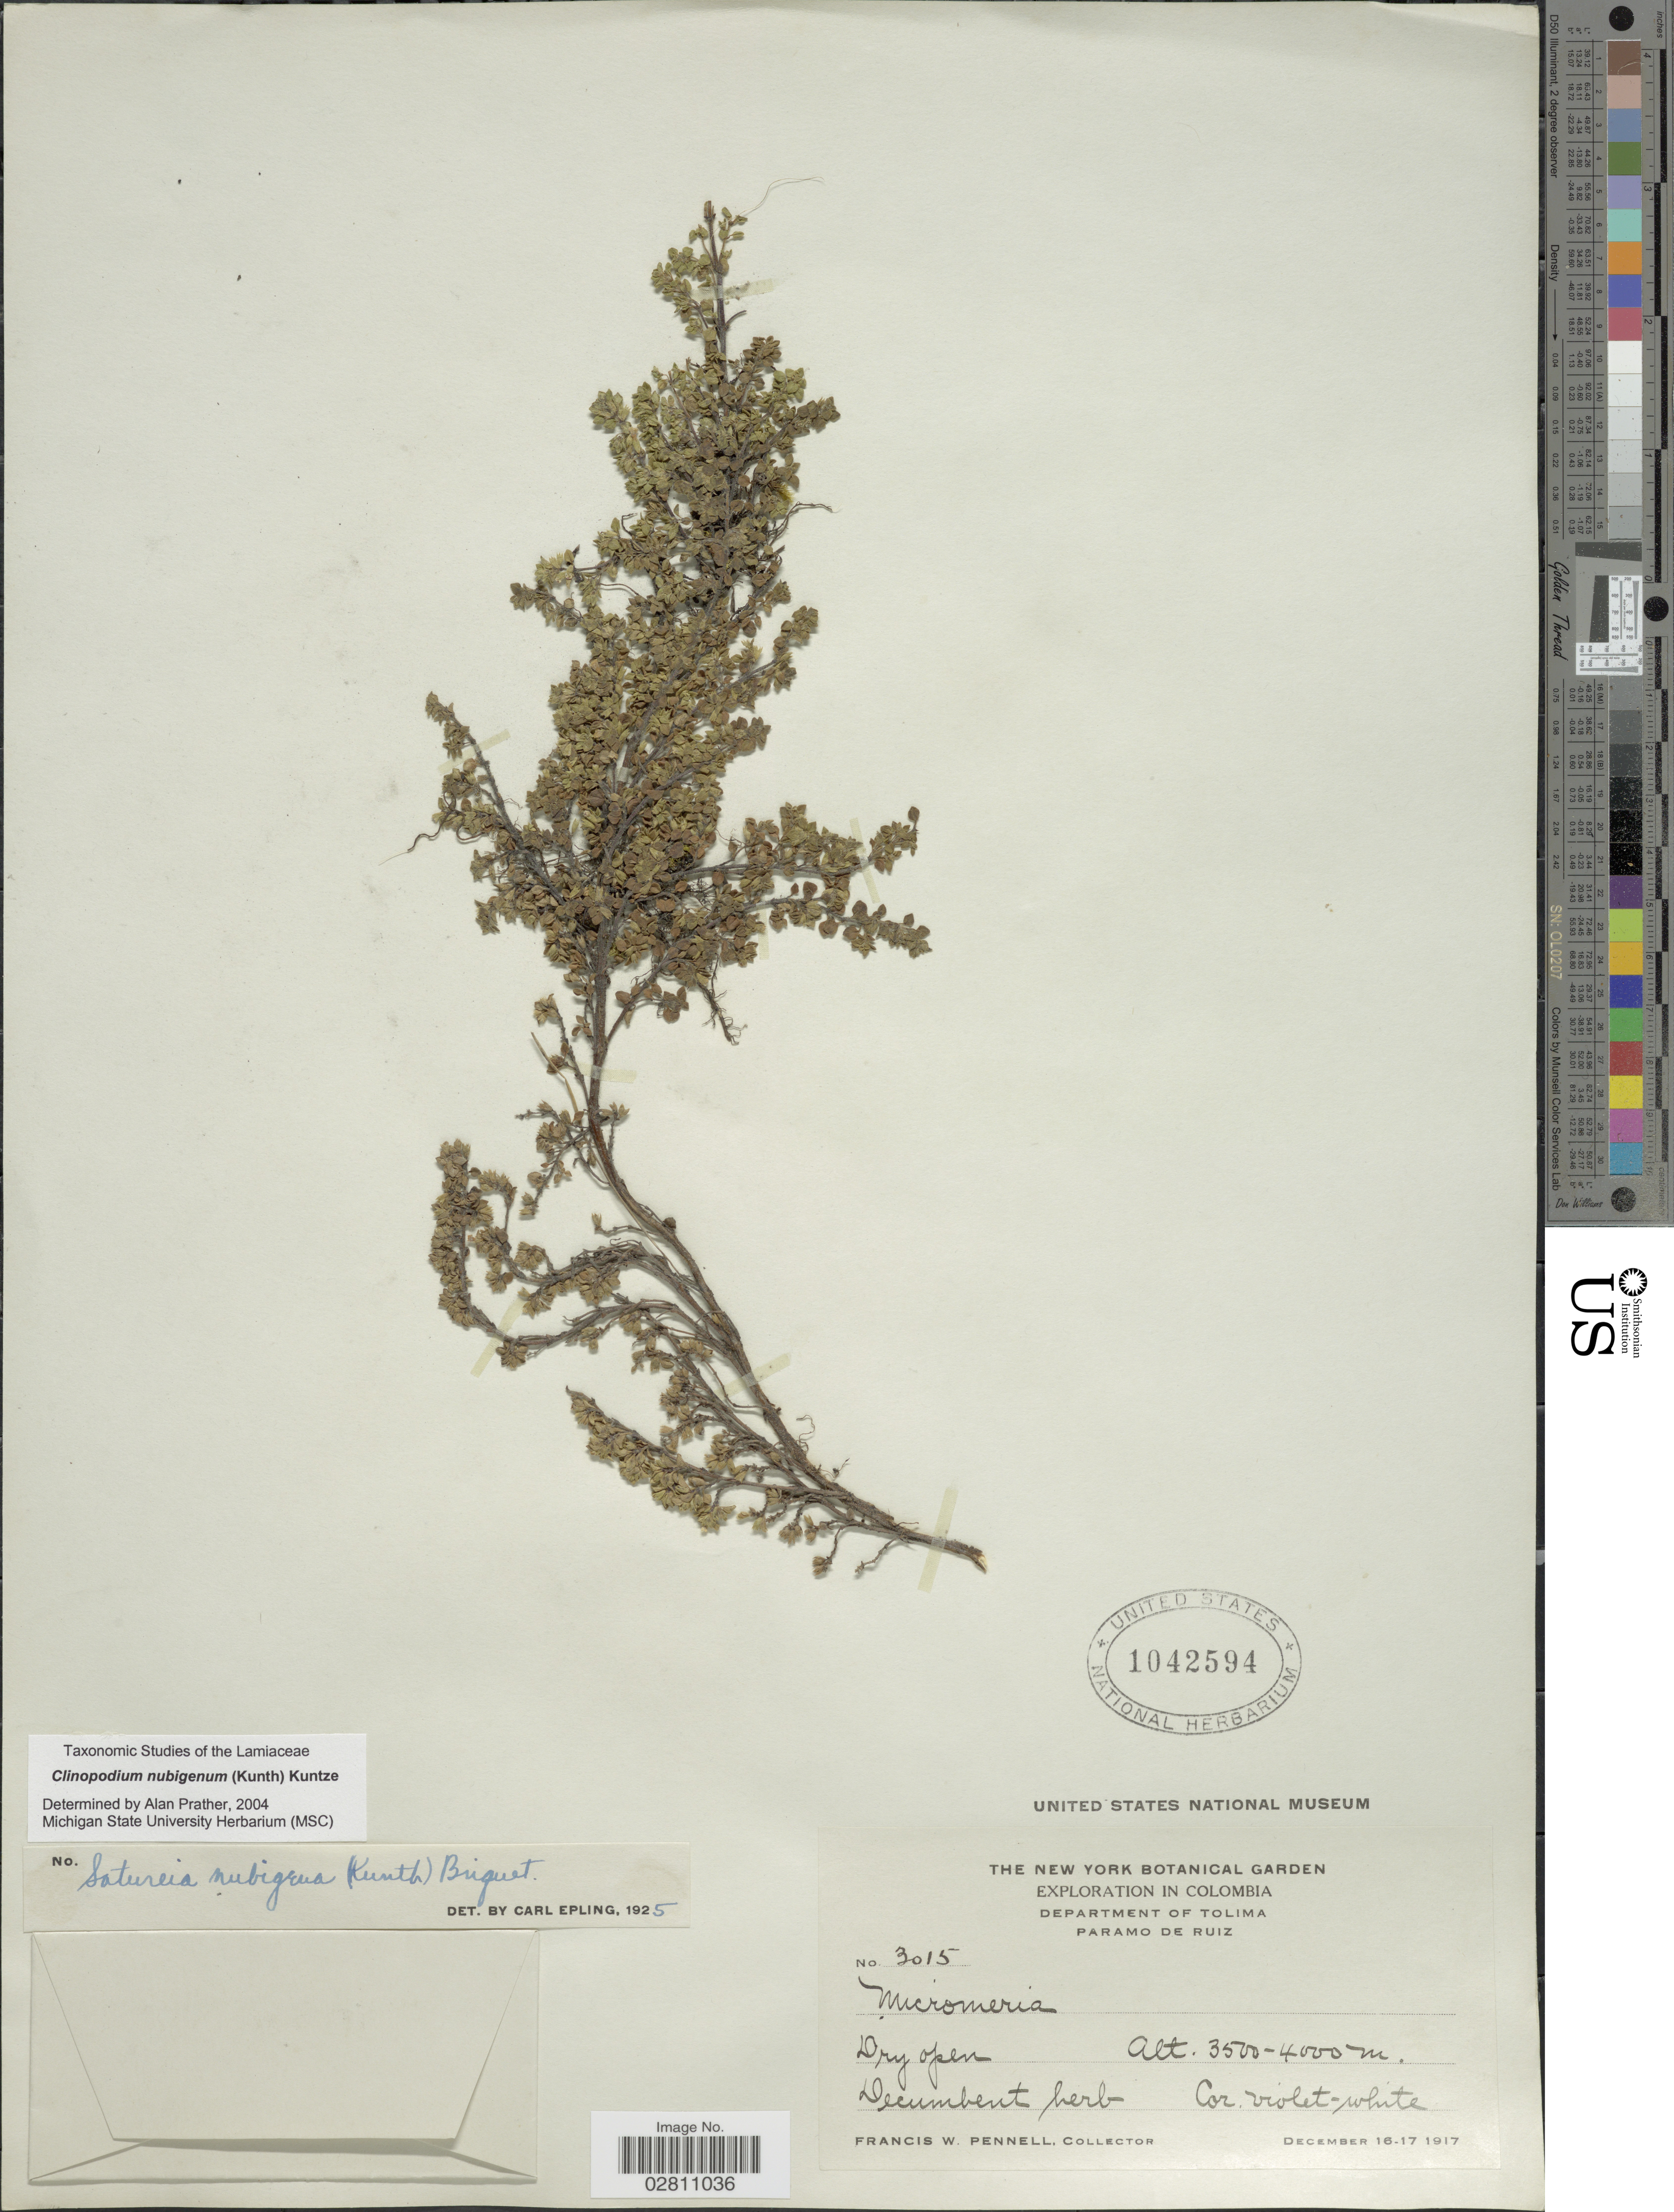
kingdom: Plantae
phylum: Tracheophyta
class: Magnoliopsida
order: Lamiales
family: Lamiaceae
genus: Clinopodium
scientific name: Clinopodium nubigenum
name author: (Kunth) Kuntze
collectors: F. W. Pennell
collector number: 3015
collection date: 1917-12-16/1917-12-17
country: Colombia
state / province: Tolima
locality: Department of Tolima, Paramo de Ruiz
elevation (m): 3500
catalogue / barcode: US 1042594